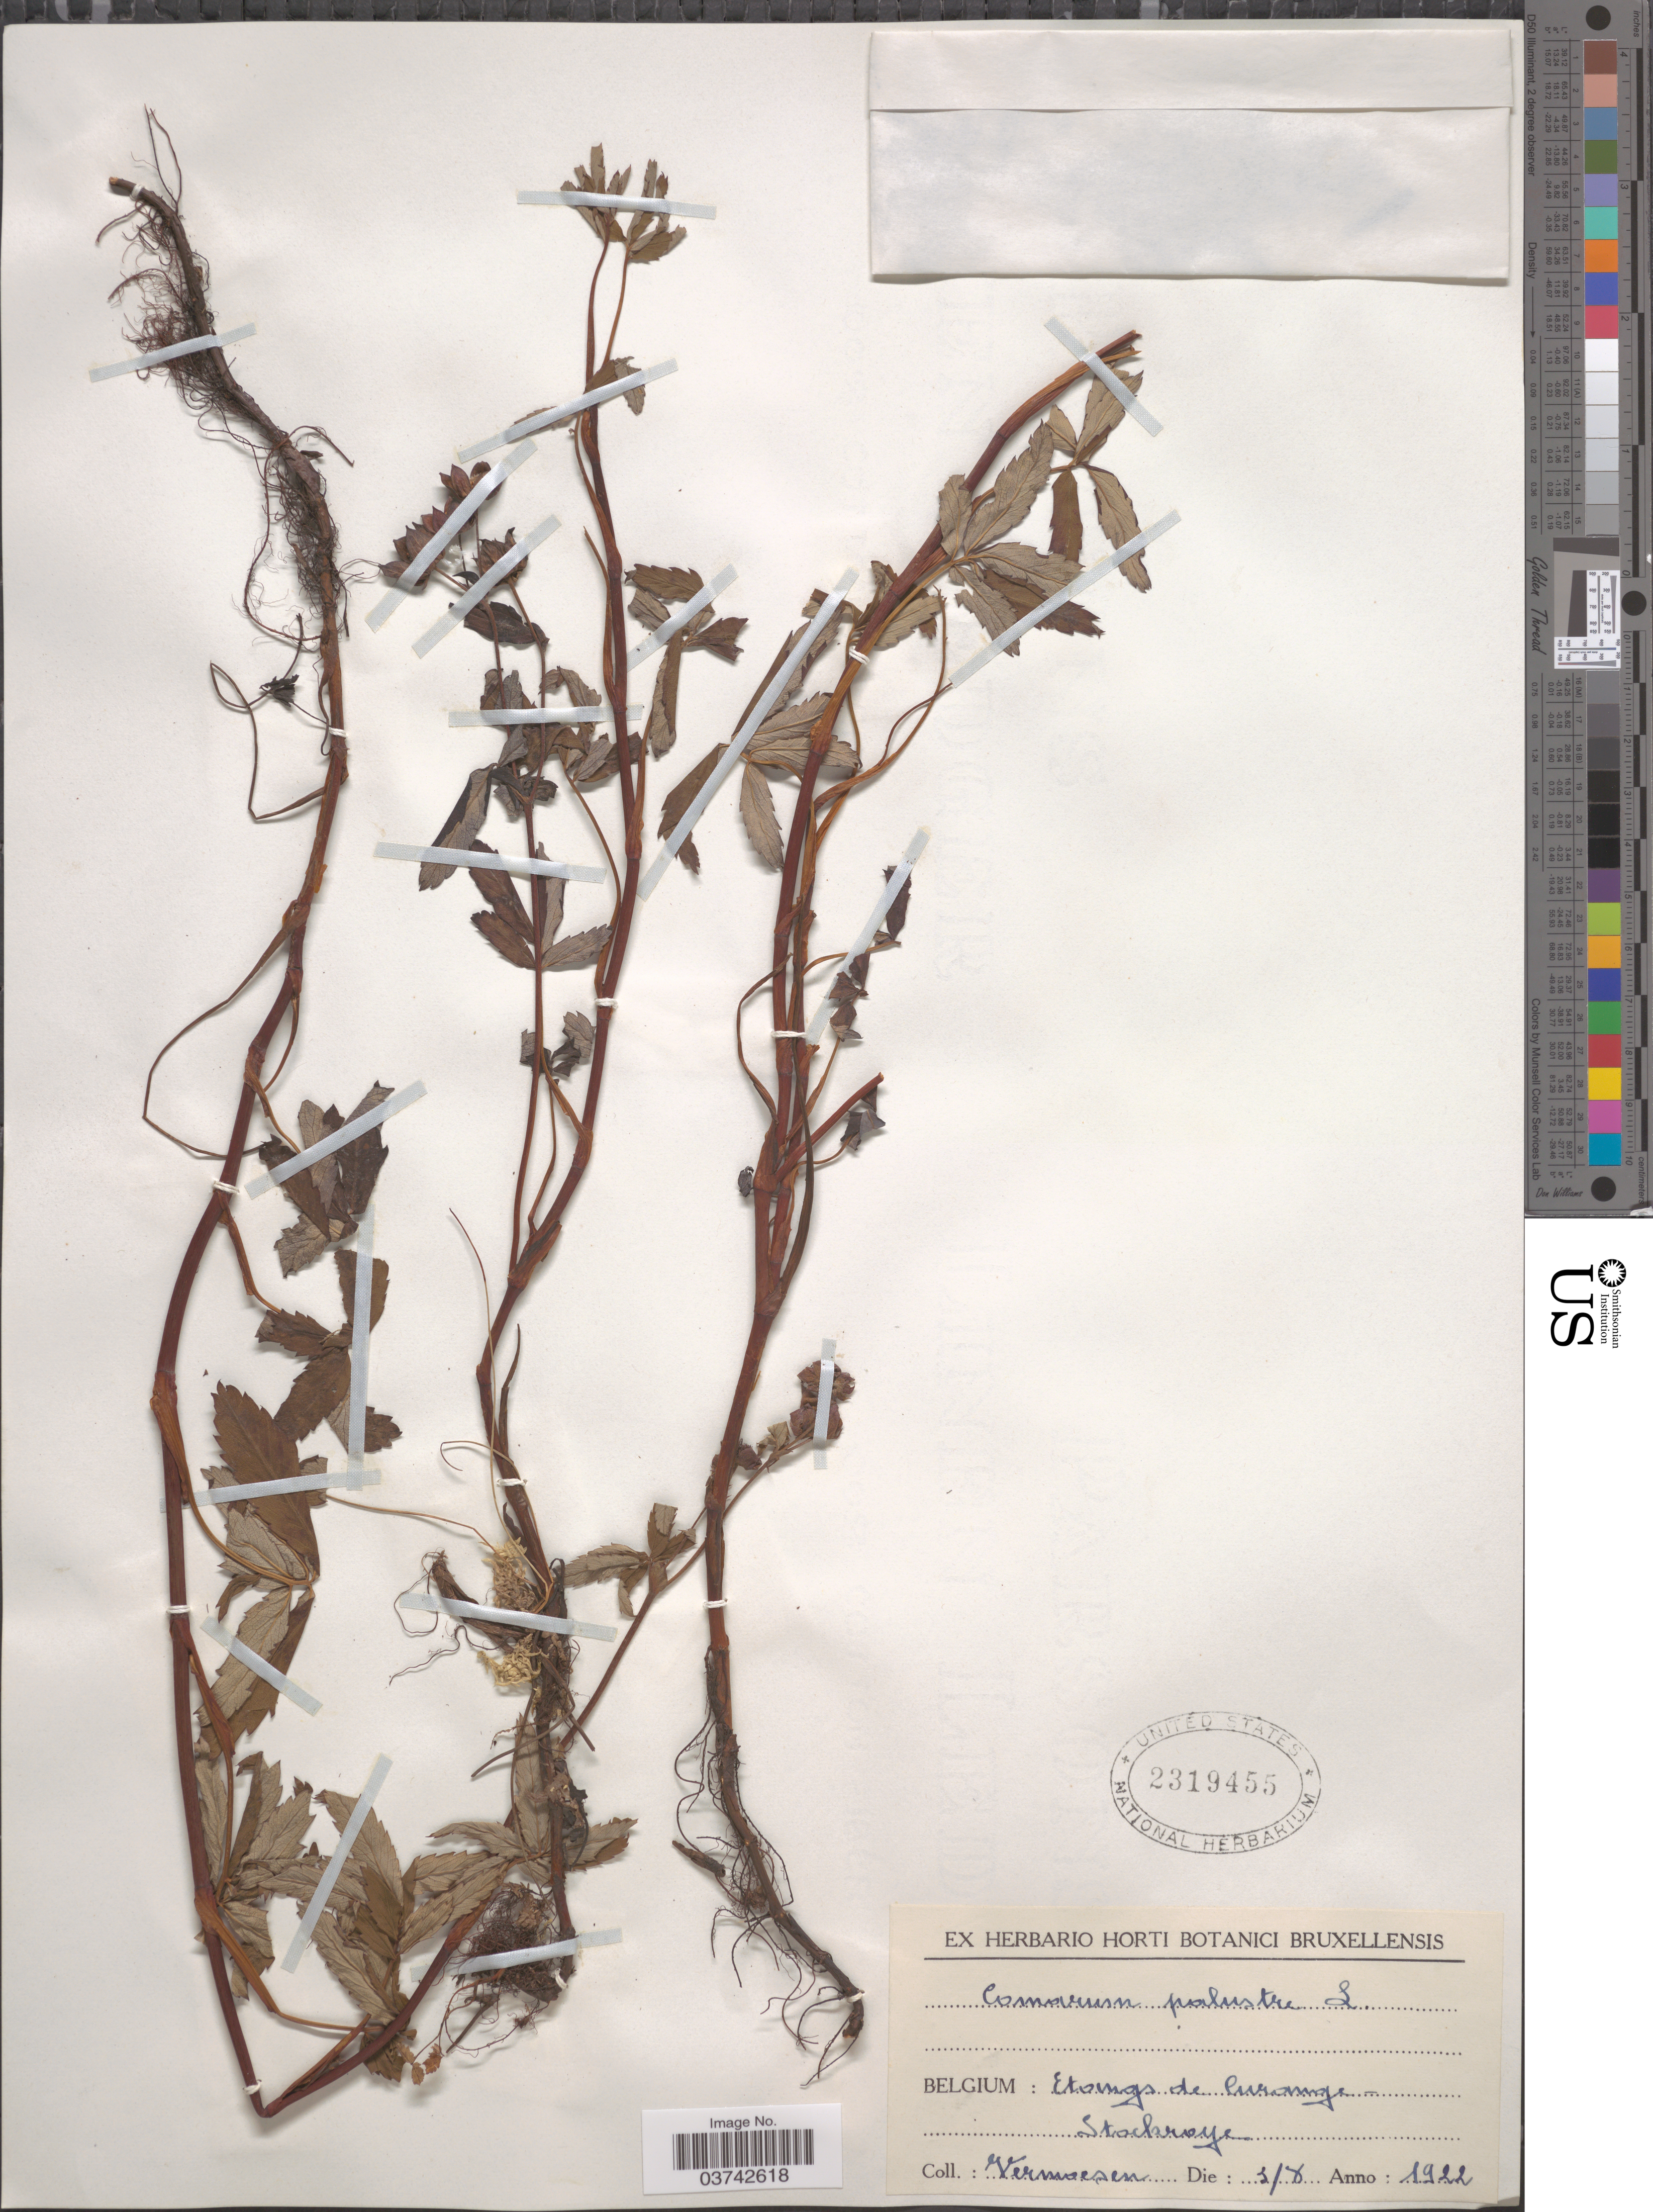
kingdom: Plantae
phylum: Tracheophyta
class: Magnoliopsida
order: Rosales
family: Rosaceae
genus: Comarum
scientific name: Comarum palustre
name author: L.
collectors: -- Vermoesen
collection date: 1922-08-03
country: Belgium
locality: Etangs de Curange [interpreted]-Stockroye.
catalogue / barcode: US 2319455